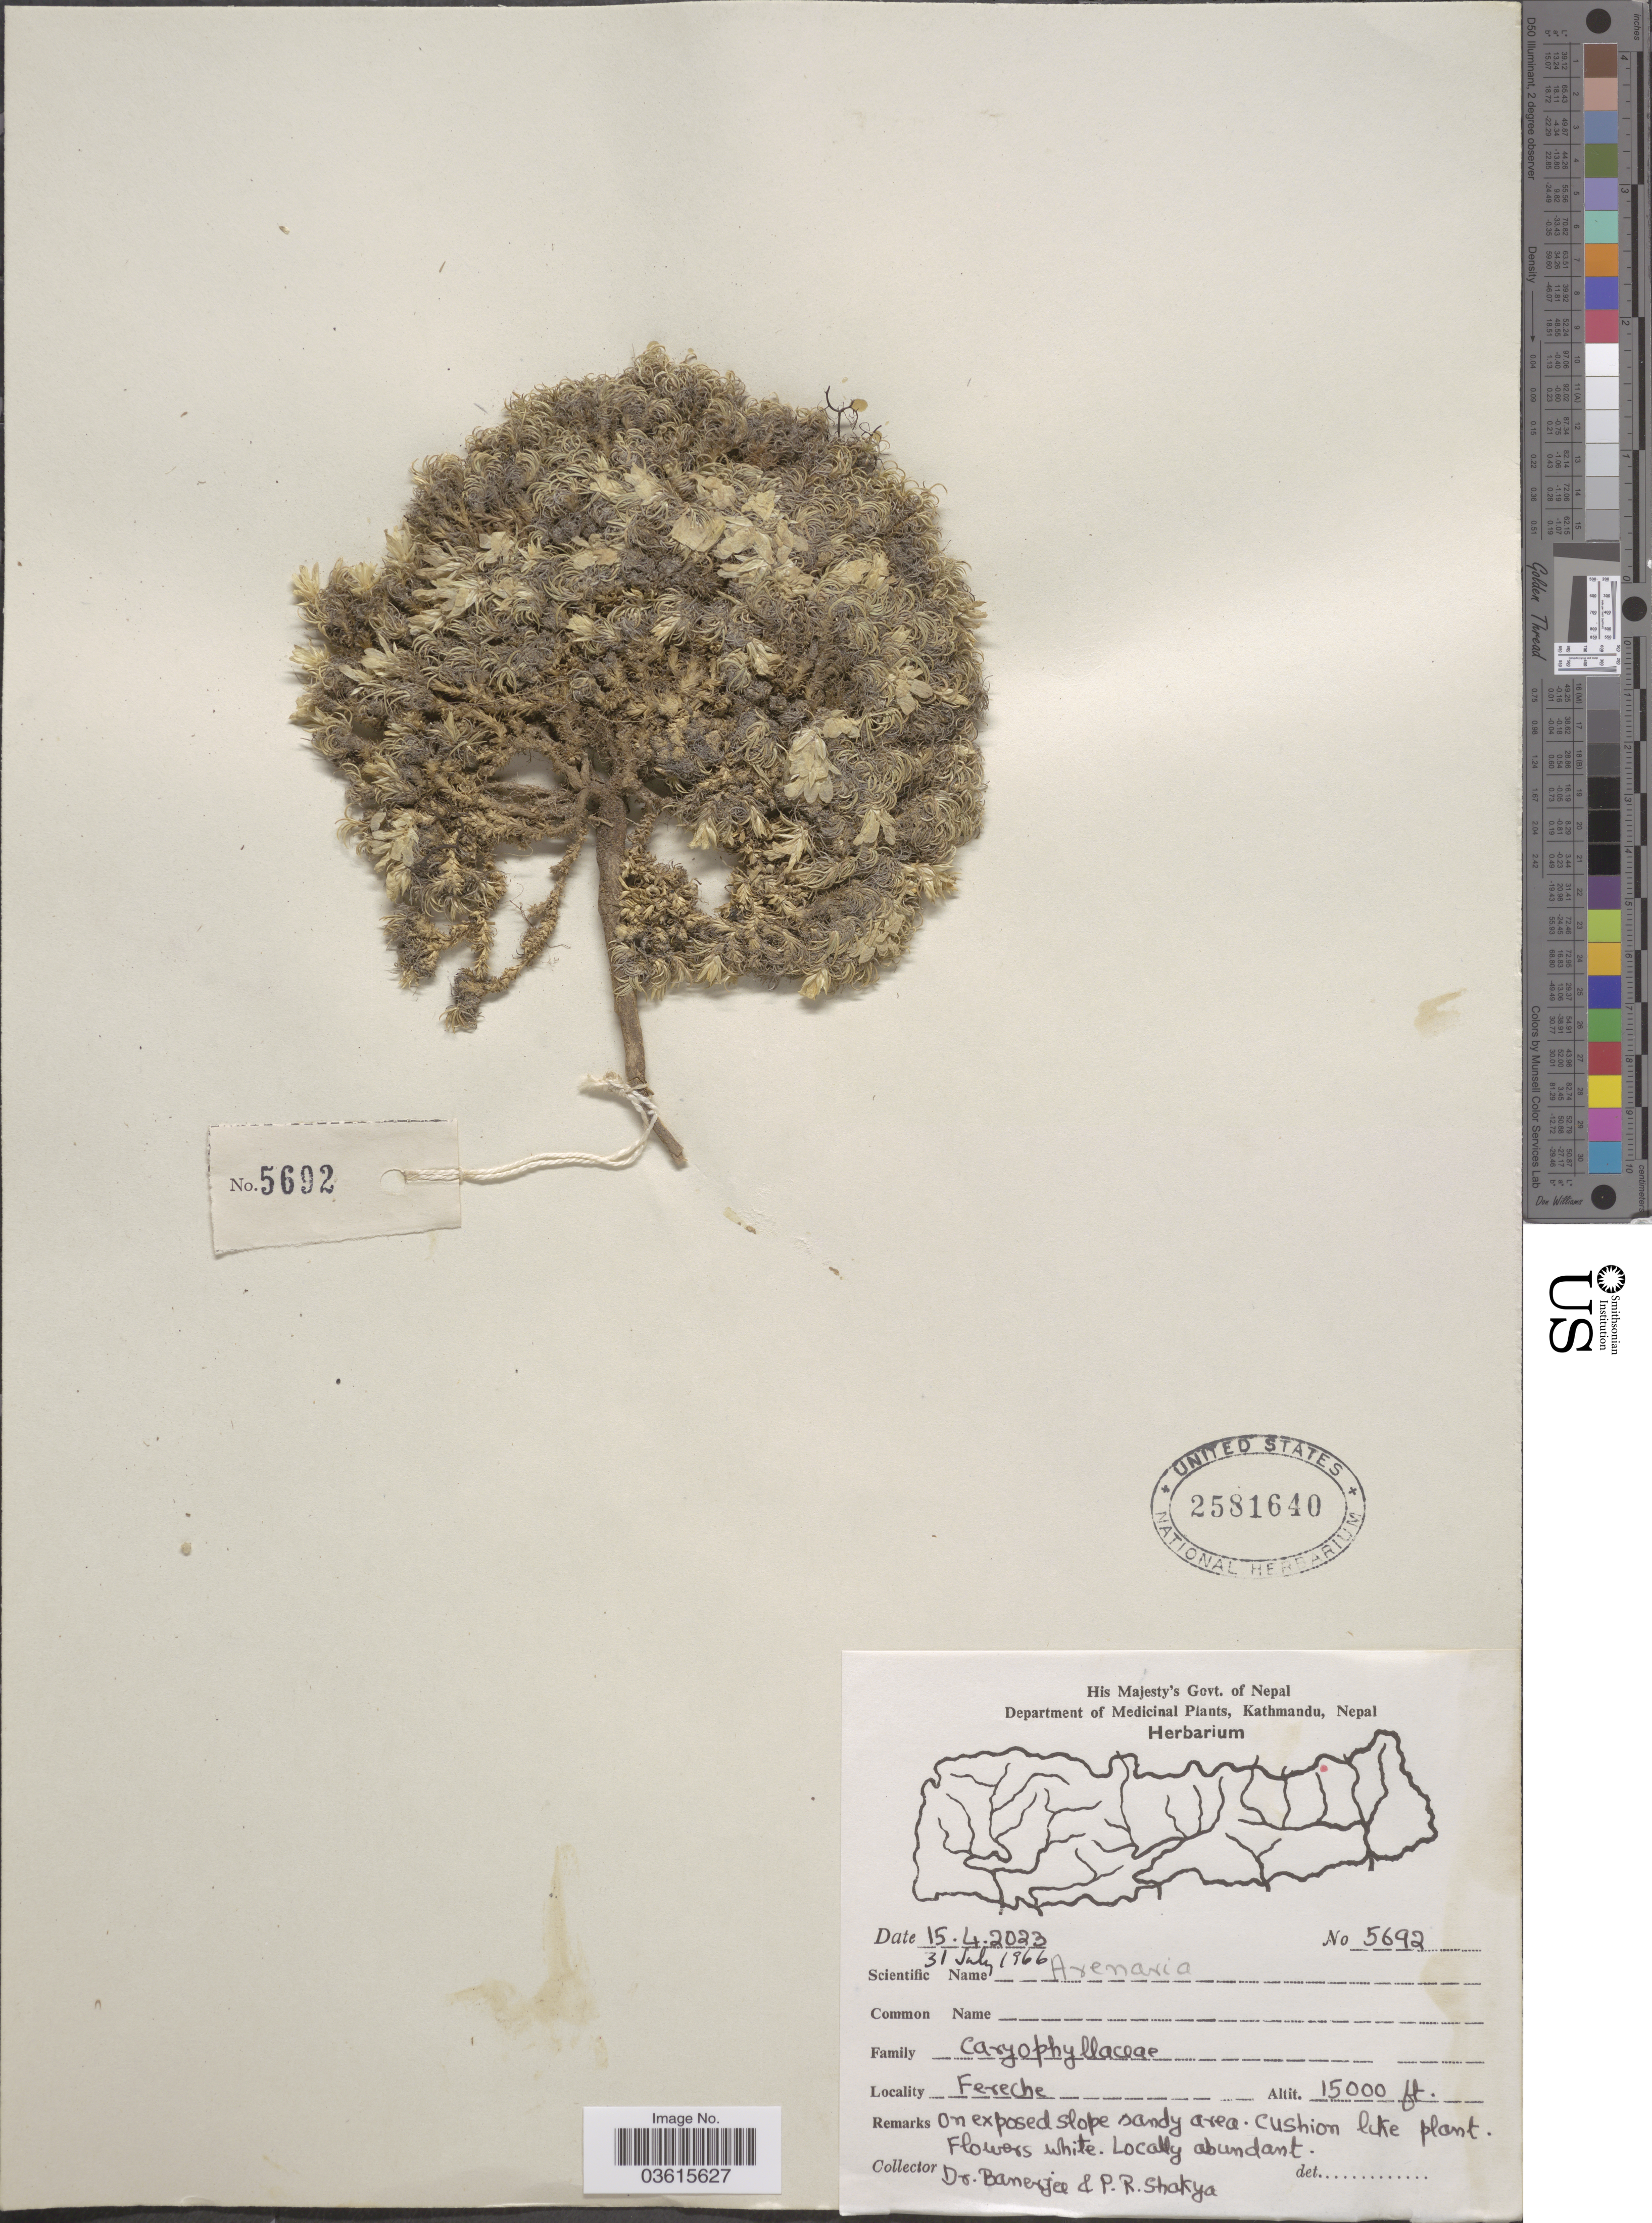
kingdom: Plantae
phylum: Tracheophyta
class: Magnoliopsida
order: Caryophyllales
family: Caryophyllaceae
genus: Arenaria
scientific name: Arenaria sp.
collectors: -. Banerjee & P. Shakya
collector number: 5692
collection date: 1966-07-31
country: Nepal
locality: Fereche.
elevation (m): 4572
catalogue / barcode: US 2581640